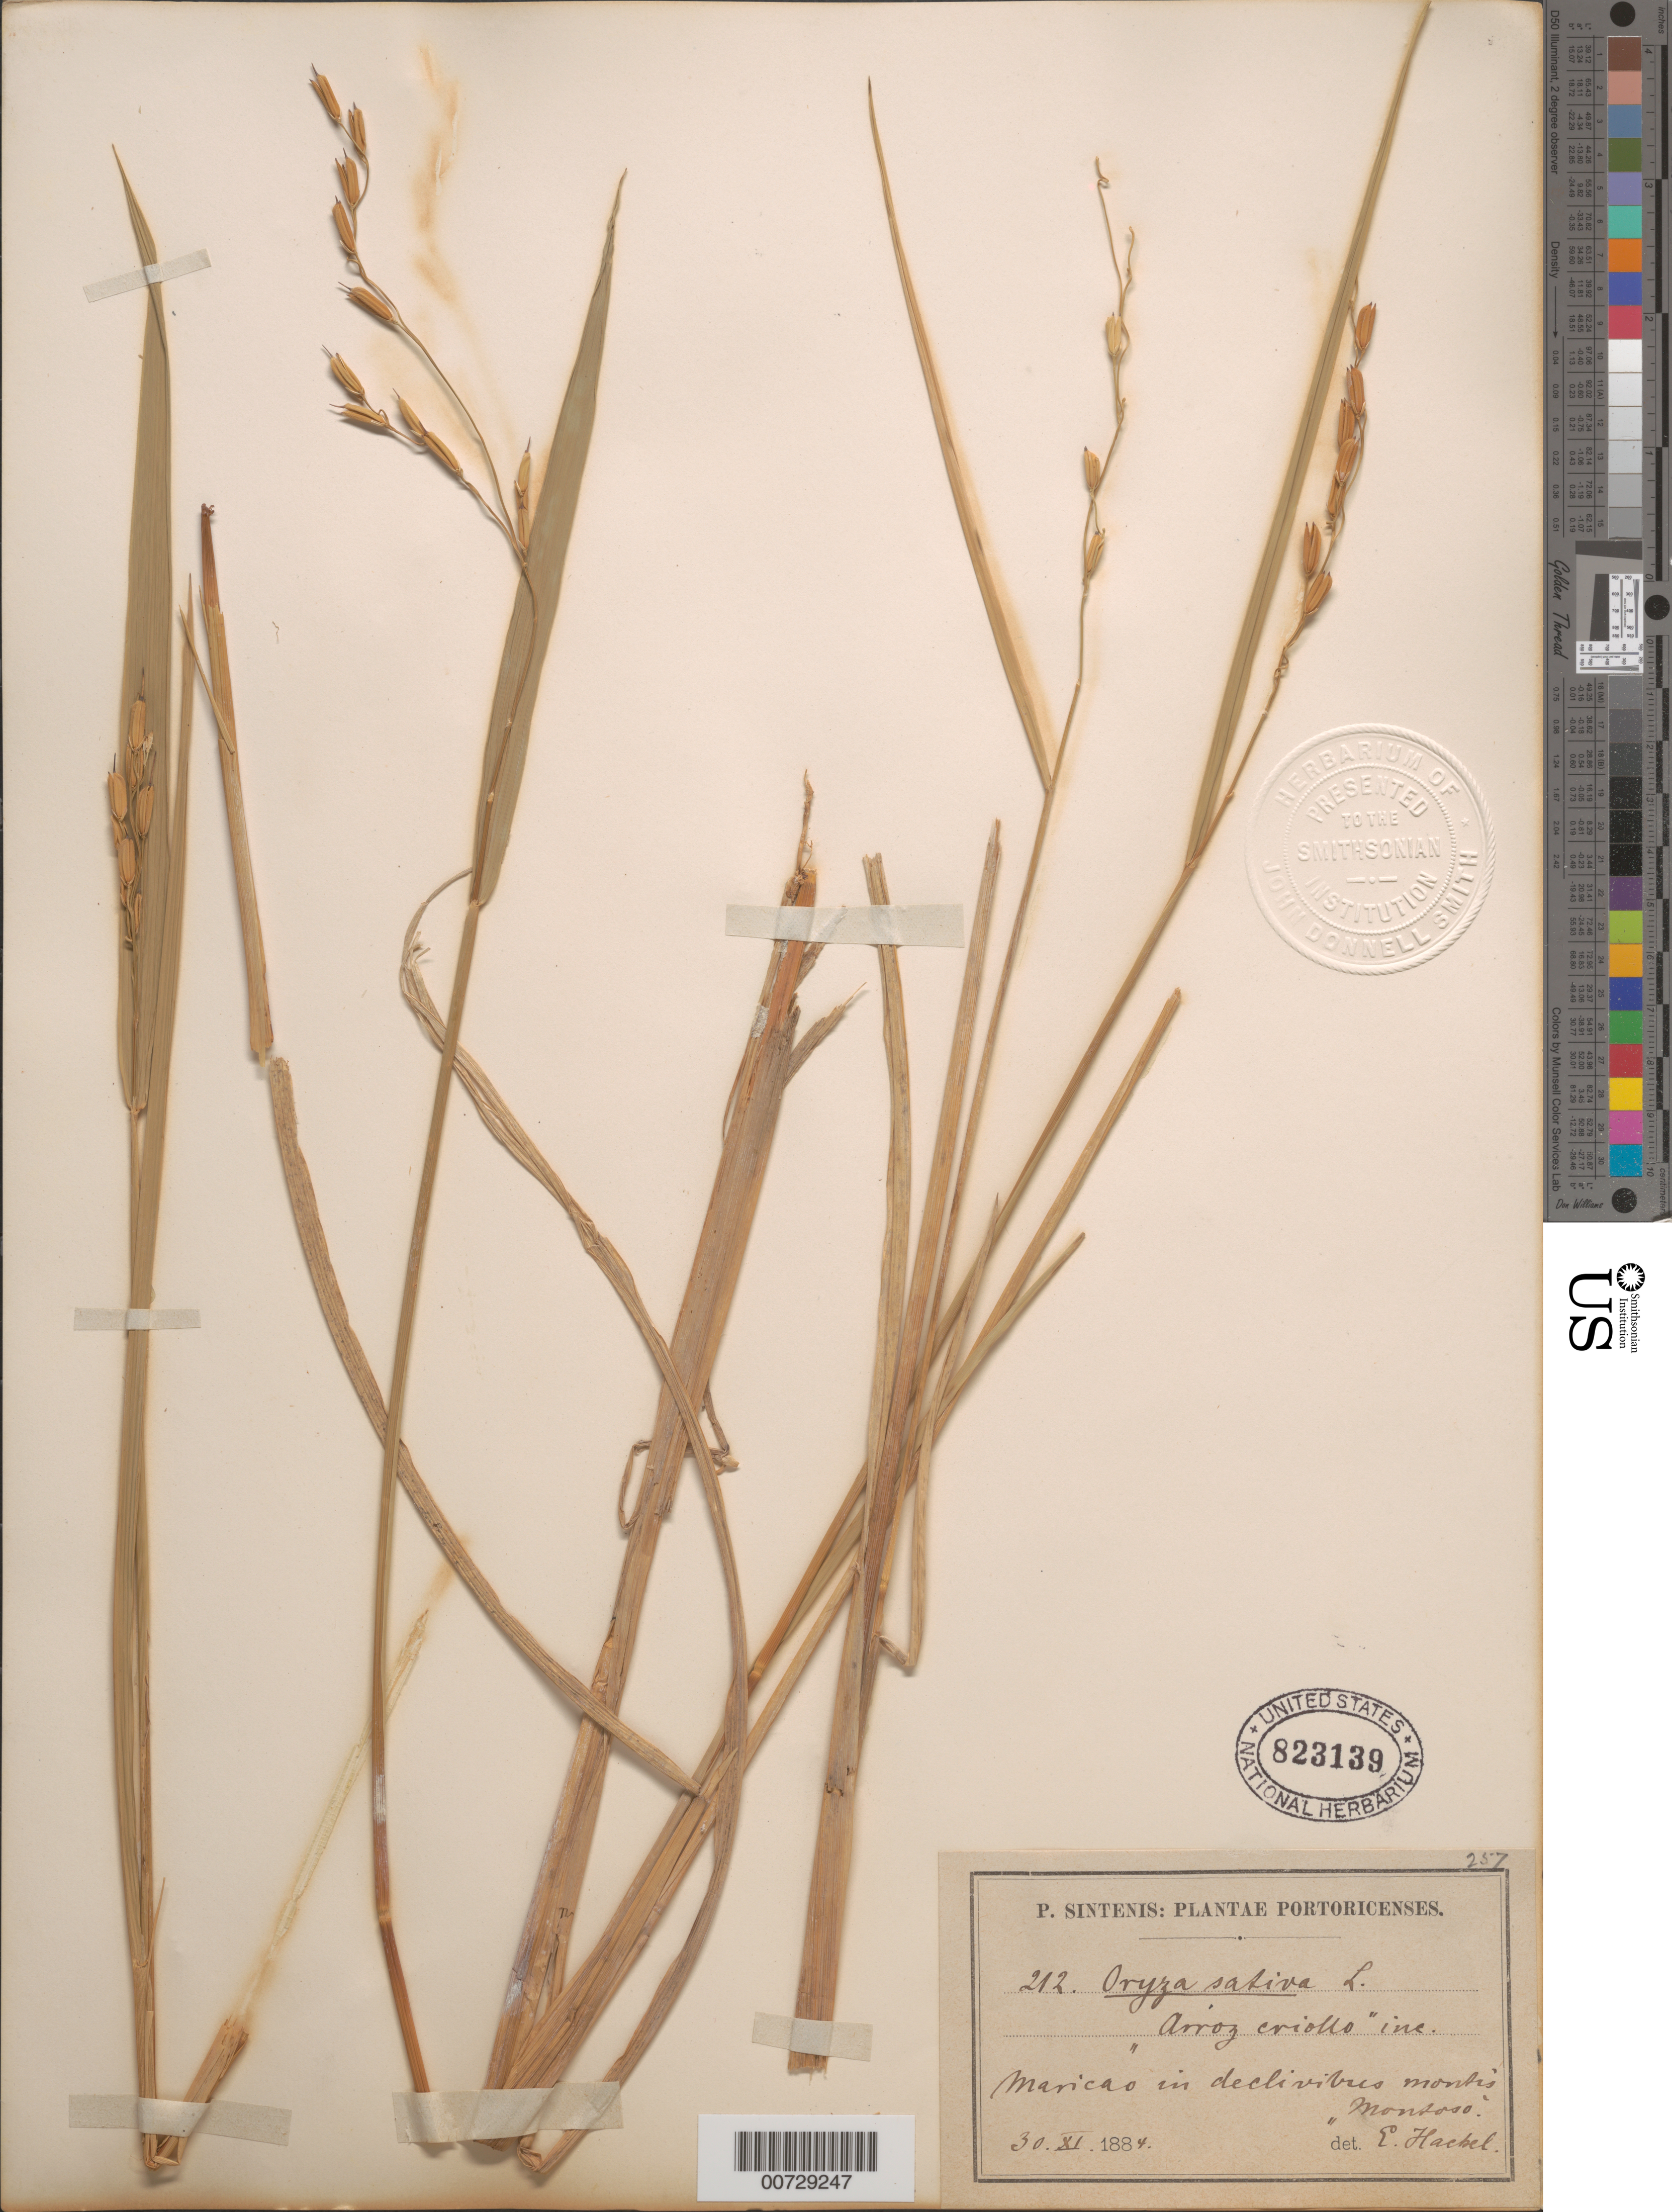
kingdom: Plantae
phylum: Tracheophyta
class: Liliopsida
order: Poales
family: Poaceae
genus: Oryza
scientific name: Oryza sativa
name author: L.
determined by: Hackel, E.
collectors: P. Sintenis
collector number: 212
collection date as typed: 30 Nov 1884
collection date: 1884-11-30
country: Puerto Rico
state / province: Maricao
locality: Montis Montoso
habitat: In declivibus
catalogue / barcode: US 823139